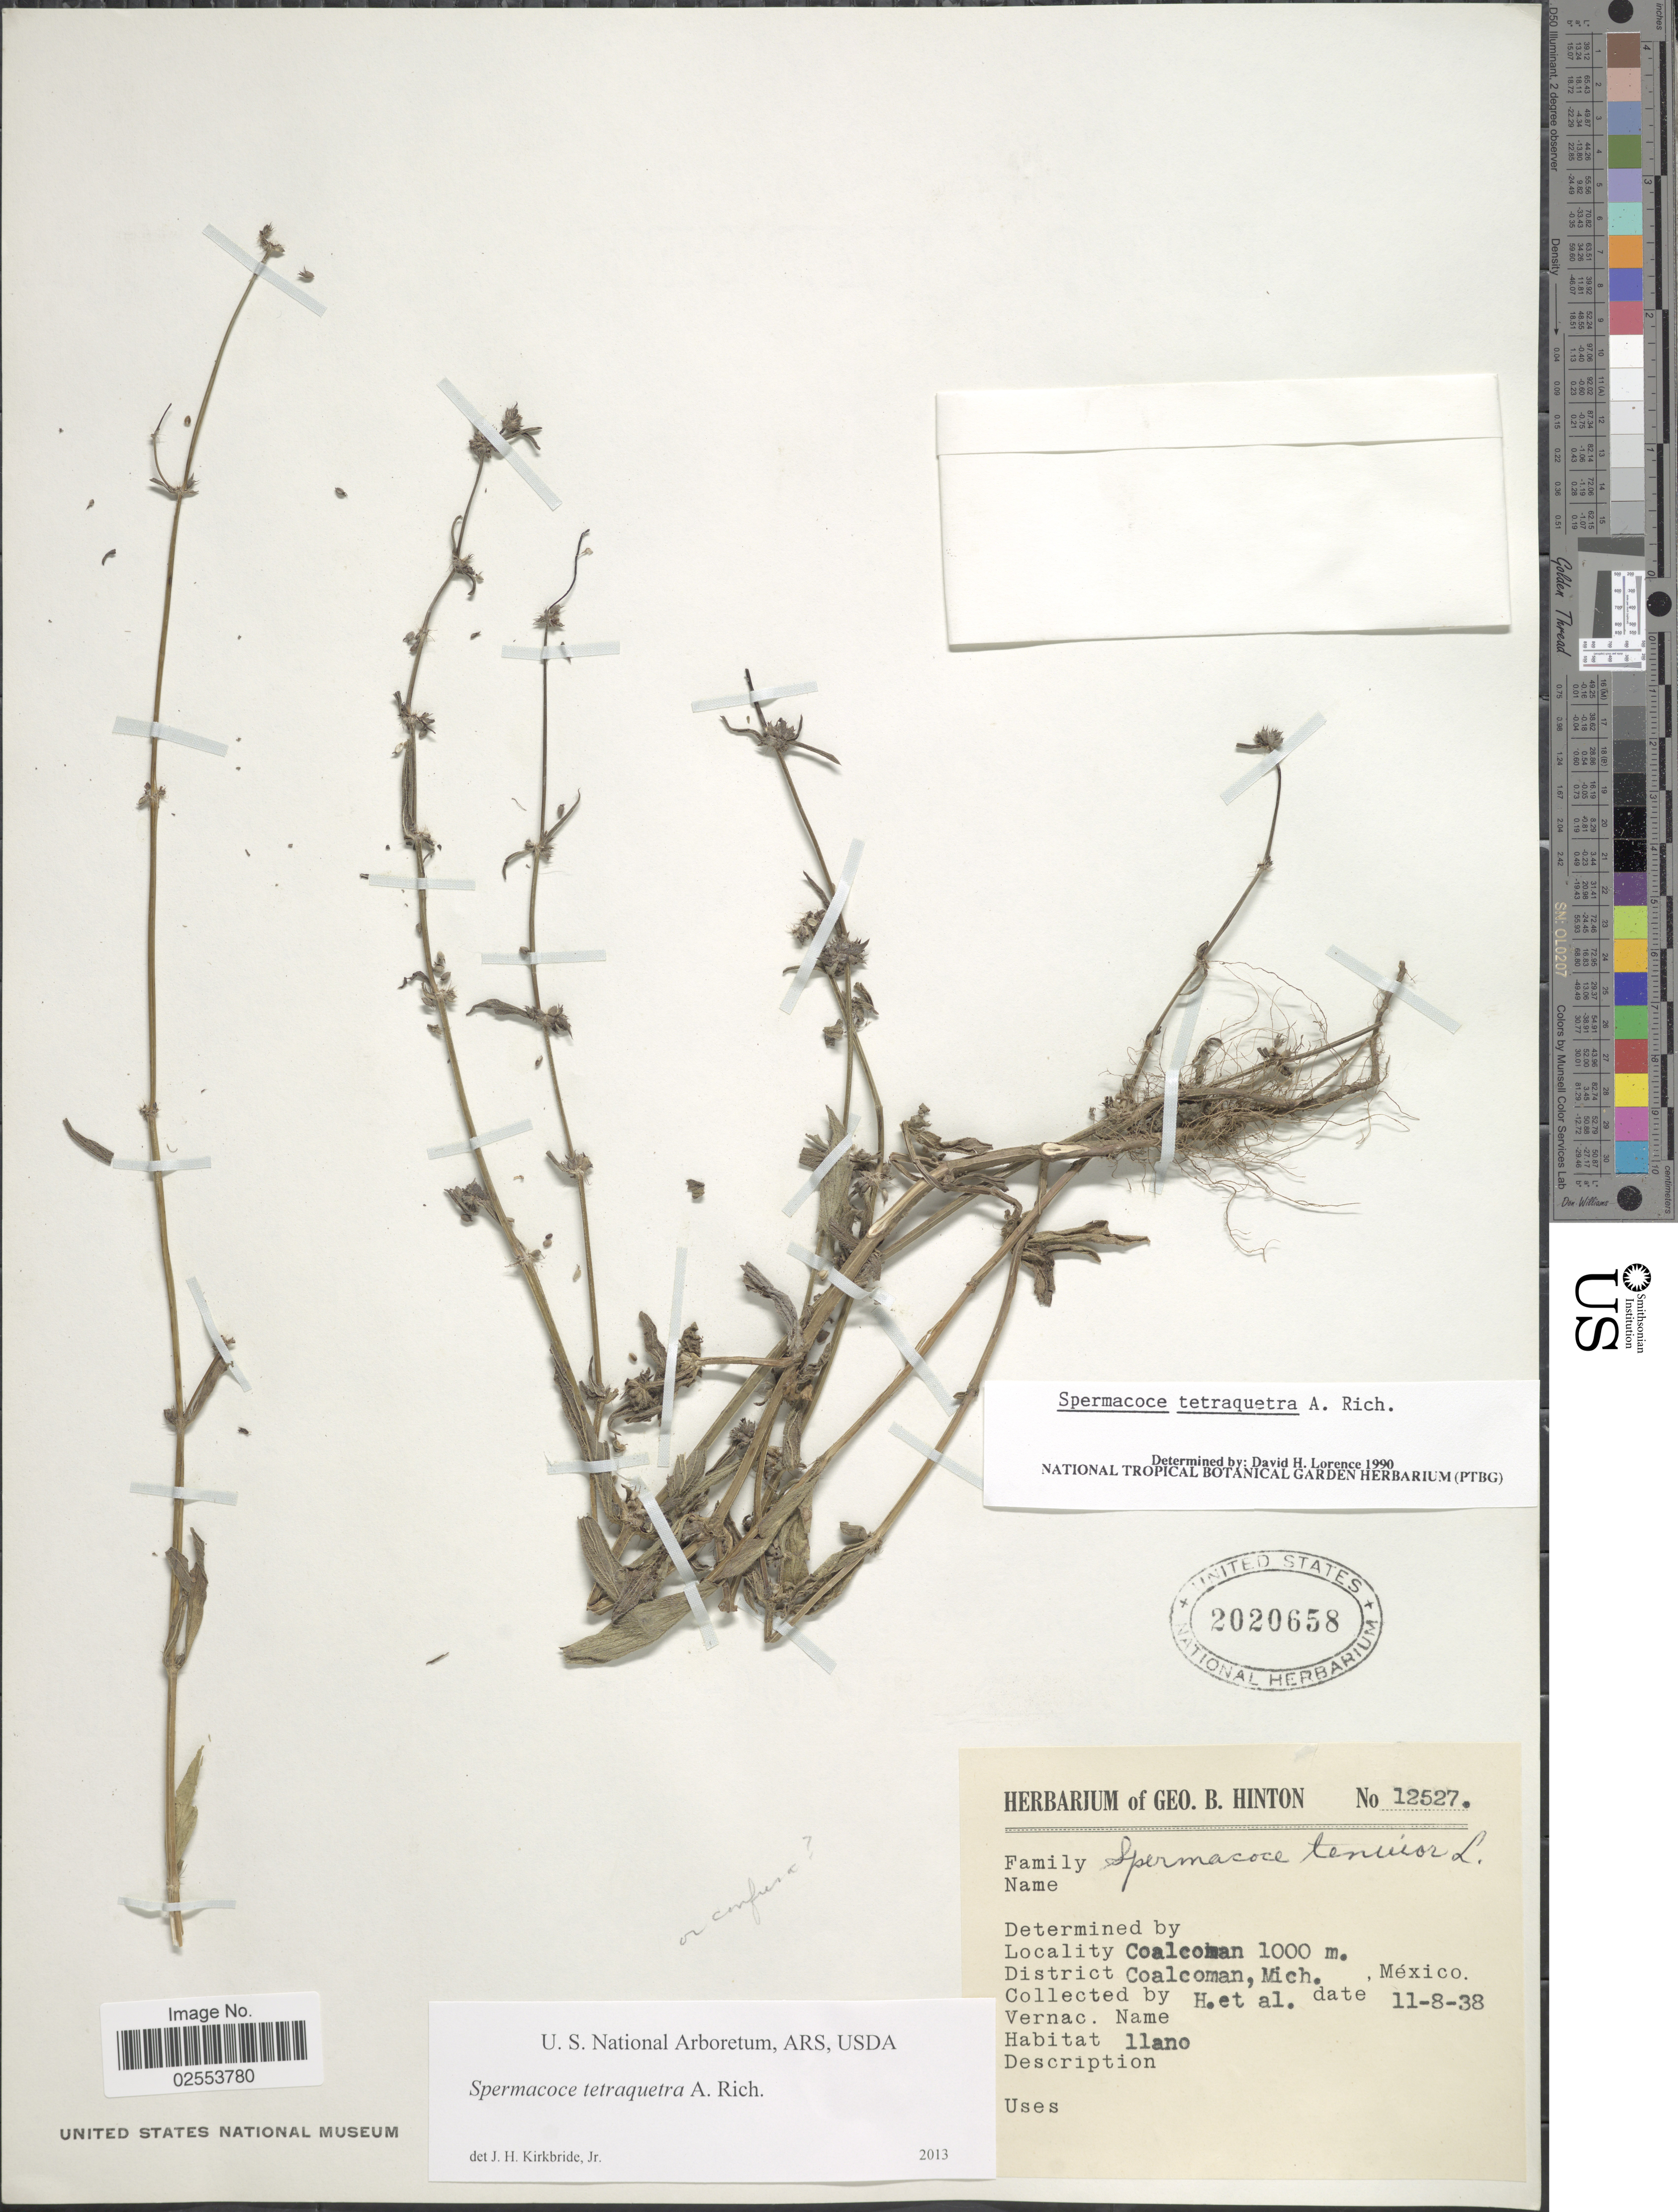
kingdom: Plantae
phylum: Tracheophyta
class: Magnoliopsida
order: Gentianales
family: Rubiaceae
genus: Spermacoce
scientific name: Spermacoce tetraquetra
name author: A. Rich.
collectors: G. B. Hinton & et al.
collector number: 12527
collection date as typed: Transcribed d/m/y: 8/11/38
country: Mexico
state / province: Michoacán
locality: Coalcoman, District Coalcoman.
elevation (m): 1000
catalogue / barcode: US 2020658